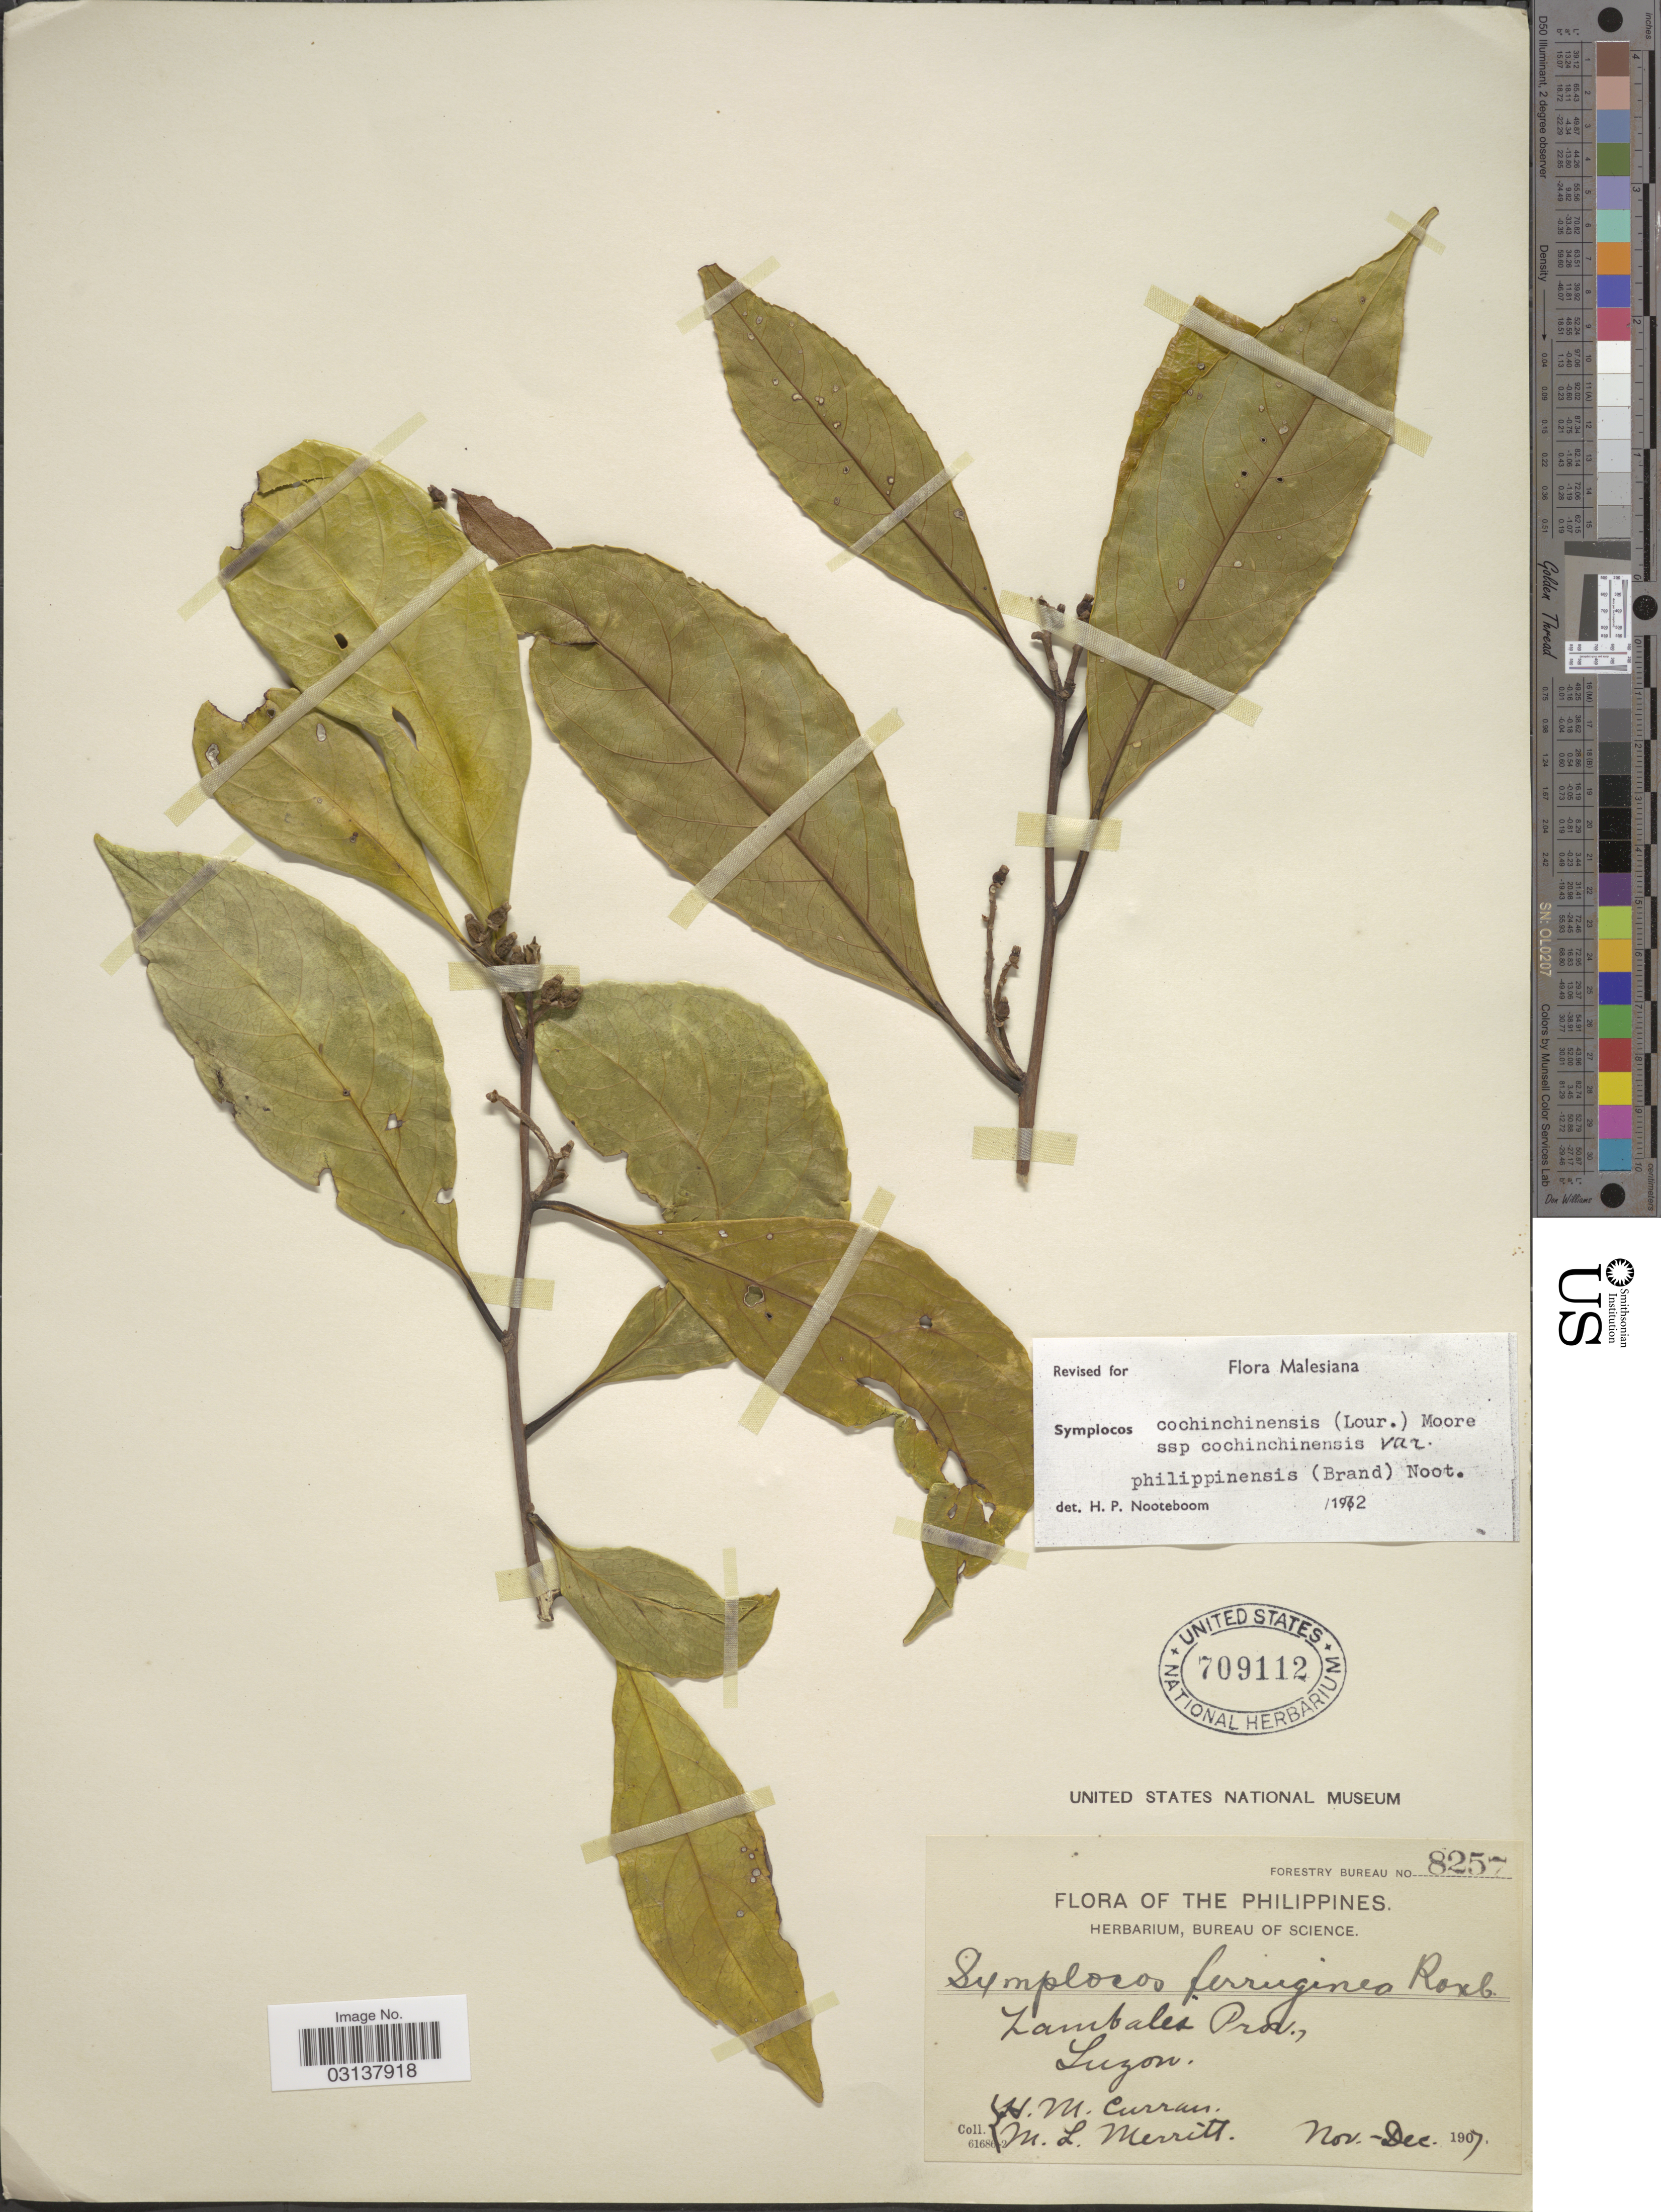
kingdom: Plantae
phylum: Tracheophyta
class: Magnoliopsida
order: Ericales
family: Symplocaceae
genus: Symplocos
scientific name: Symplocos cochinchinensis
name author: (Lour.) S. Moore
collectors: H. M. Curran & M. L. Merritt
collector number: Forestry Bureau 8257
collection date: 1907-11/1907-12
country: Philippines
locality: The Philippines. Zambales Prov., Luzon.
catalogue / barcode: US 709112